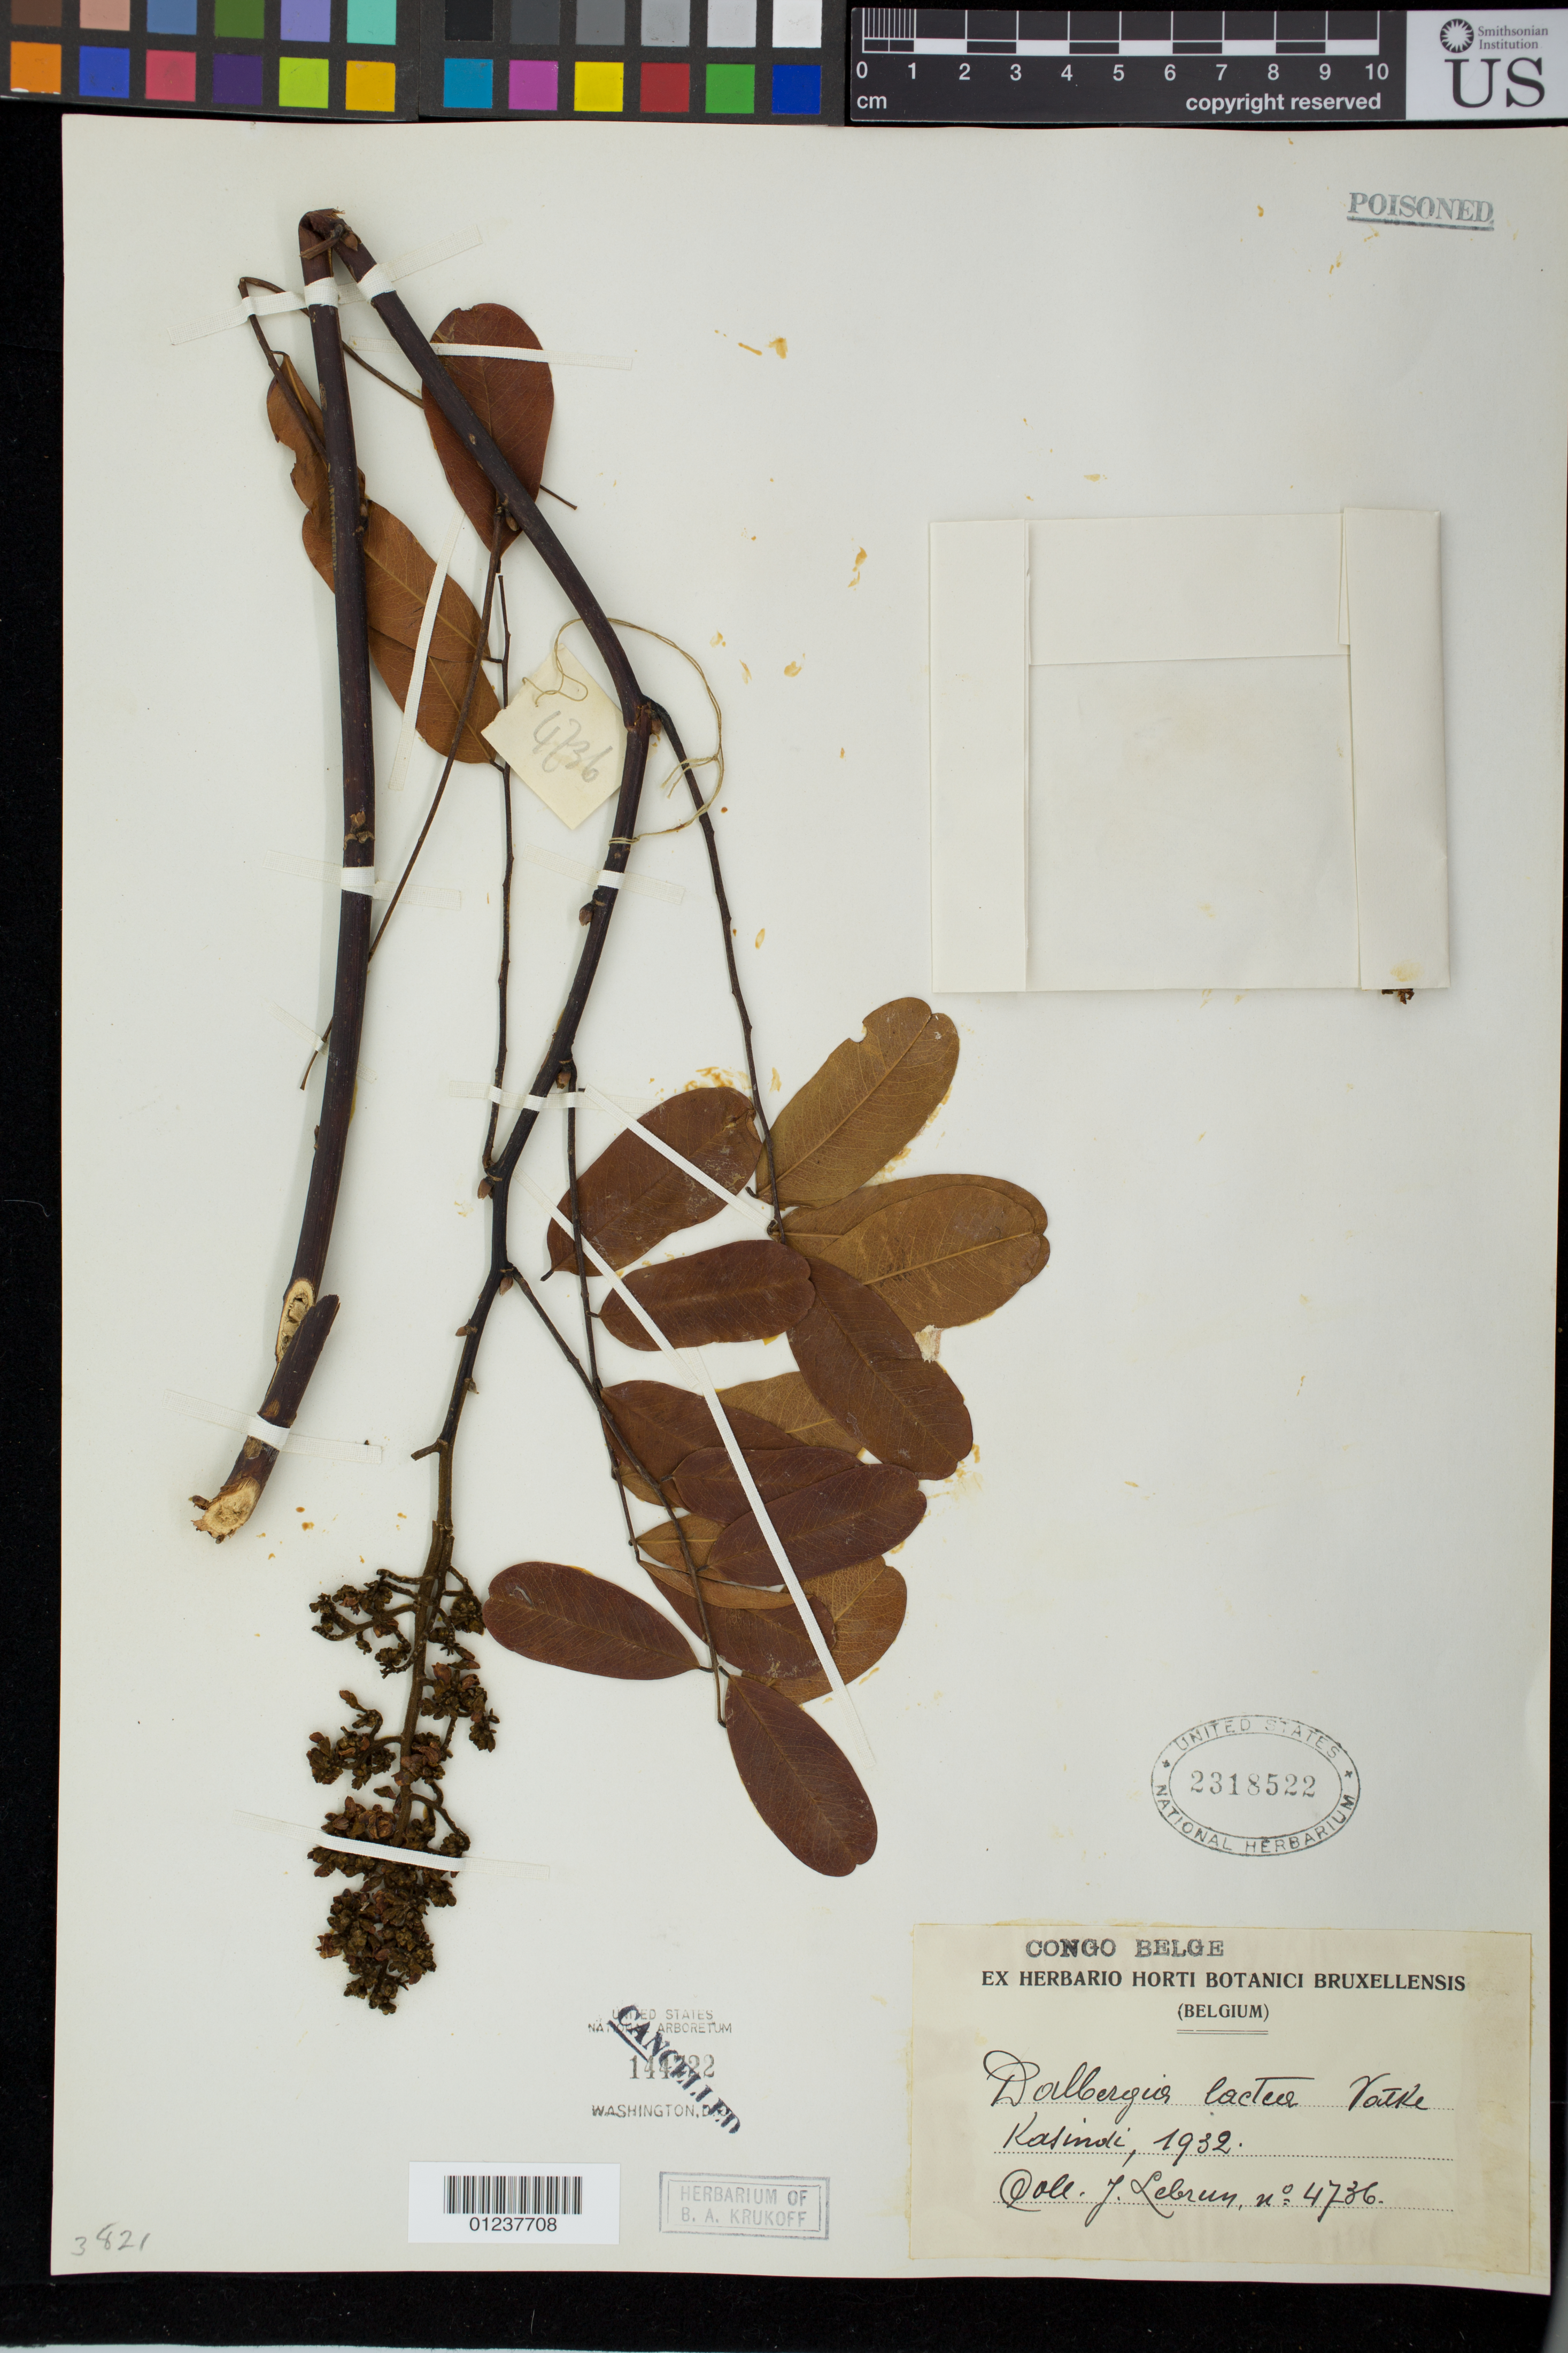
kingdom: Plantae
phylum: Tracheophyta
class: Magnoliopsida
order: Fabales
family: Fabaceae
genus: Dalbergia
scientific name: Dalbergia lactea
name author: Vatke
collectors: J. A. Lebrun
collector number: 4736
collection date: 1932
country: Congo, Democratic Republic of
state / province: Nord-Kivu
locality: Kasindi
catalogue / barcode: US 2318522